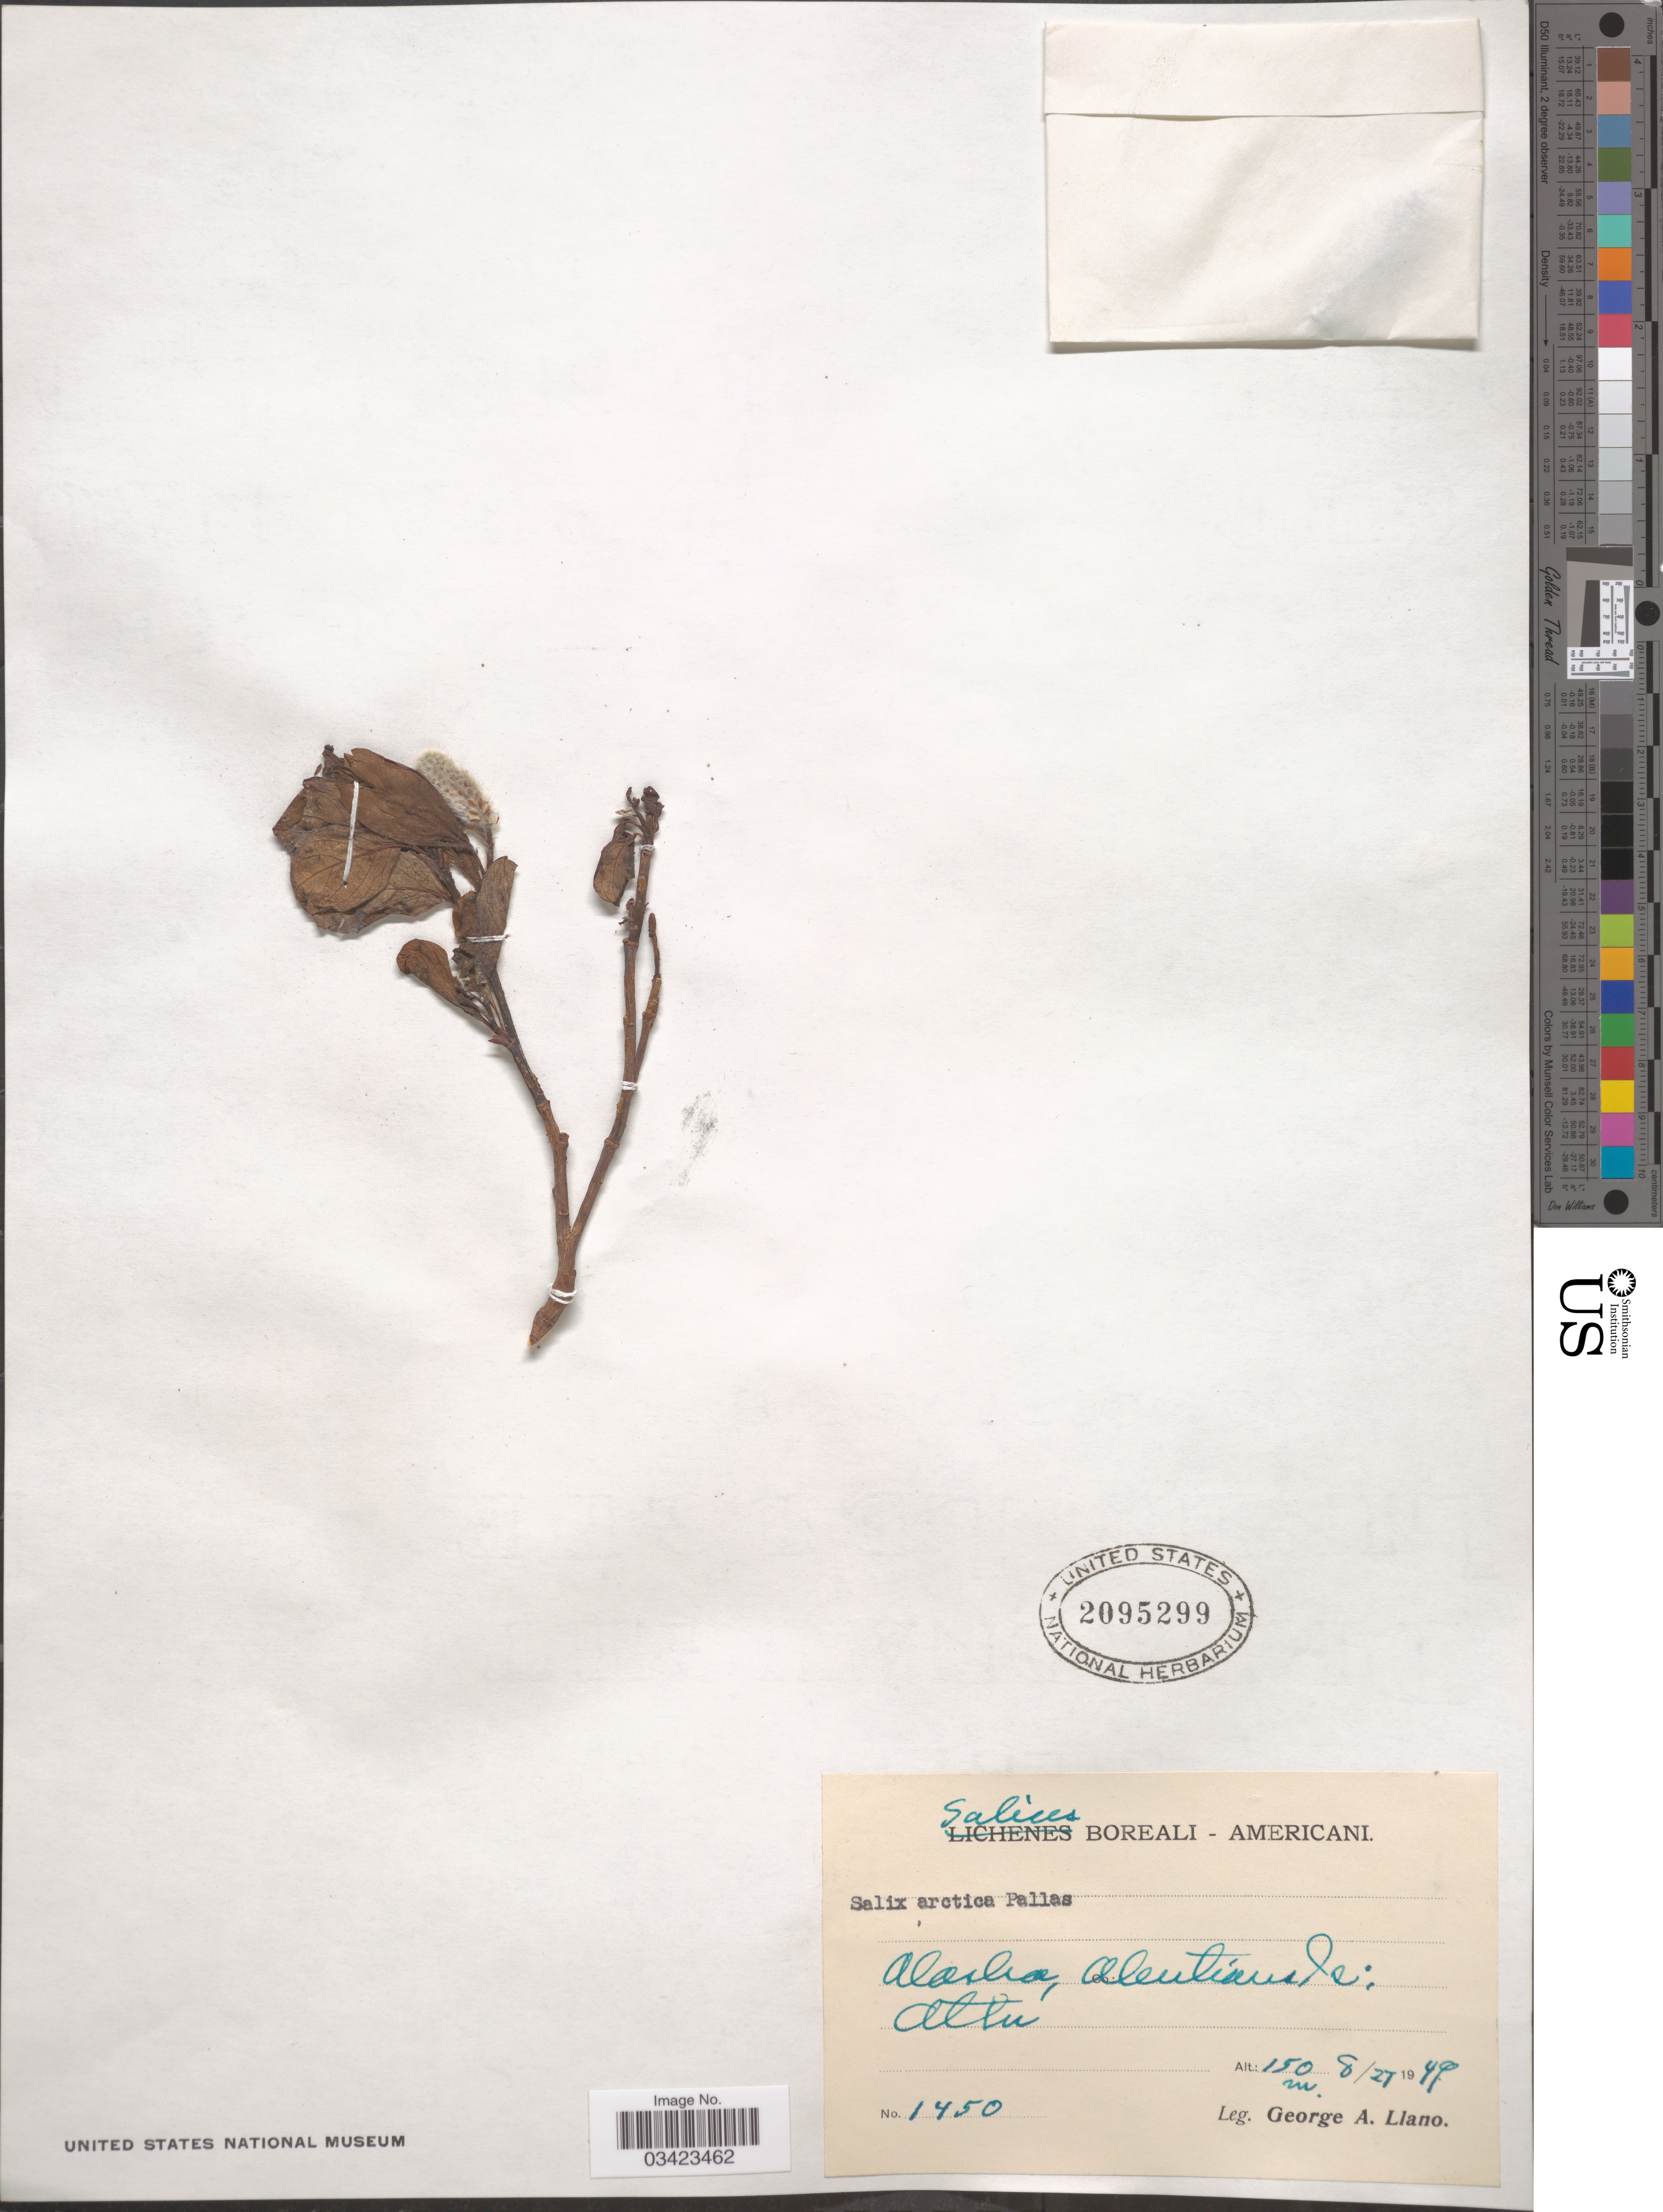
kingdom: Plantae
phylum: Tracheophyta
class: Magnoliopsida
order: Malpighiales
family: Salicaceae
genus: Salix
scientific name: Salix arctica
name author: Pall.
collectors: G. Llano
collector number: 1450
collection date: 1949-08-27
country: United States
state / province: Alaska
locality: Aleutians Is: Attu.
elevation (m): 150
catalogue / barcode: US 2095299